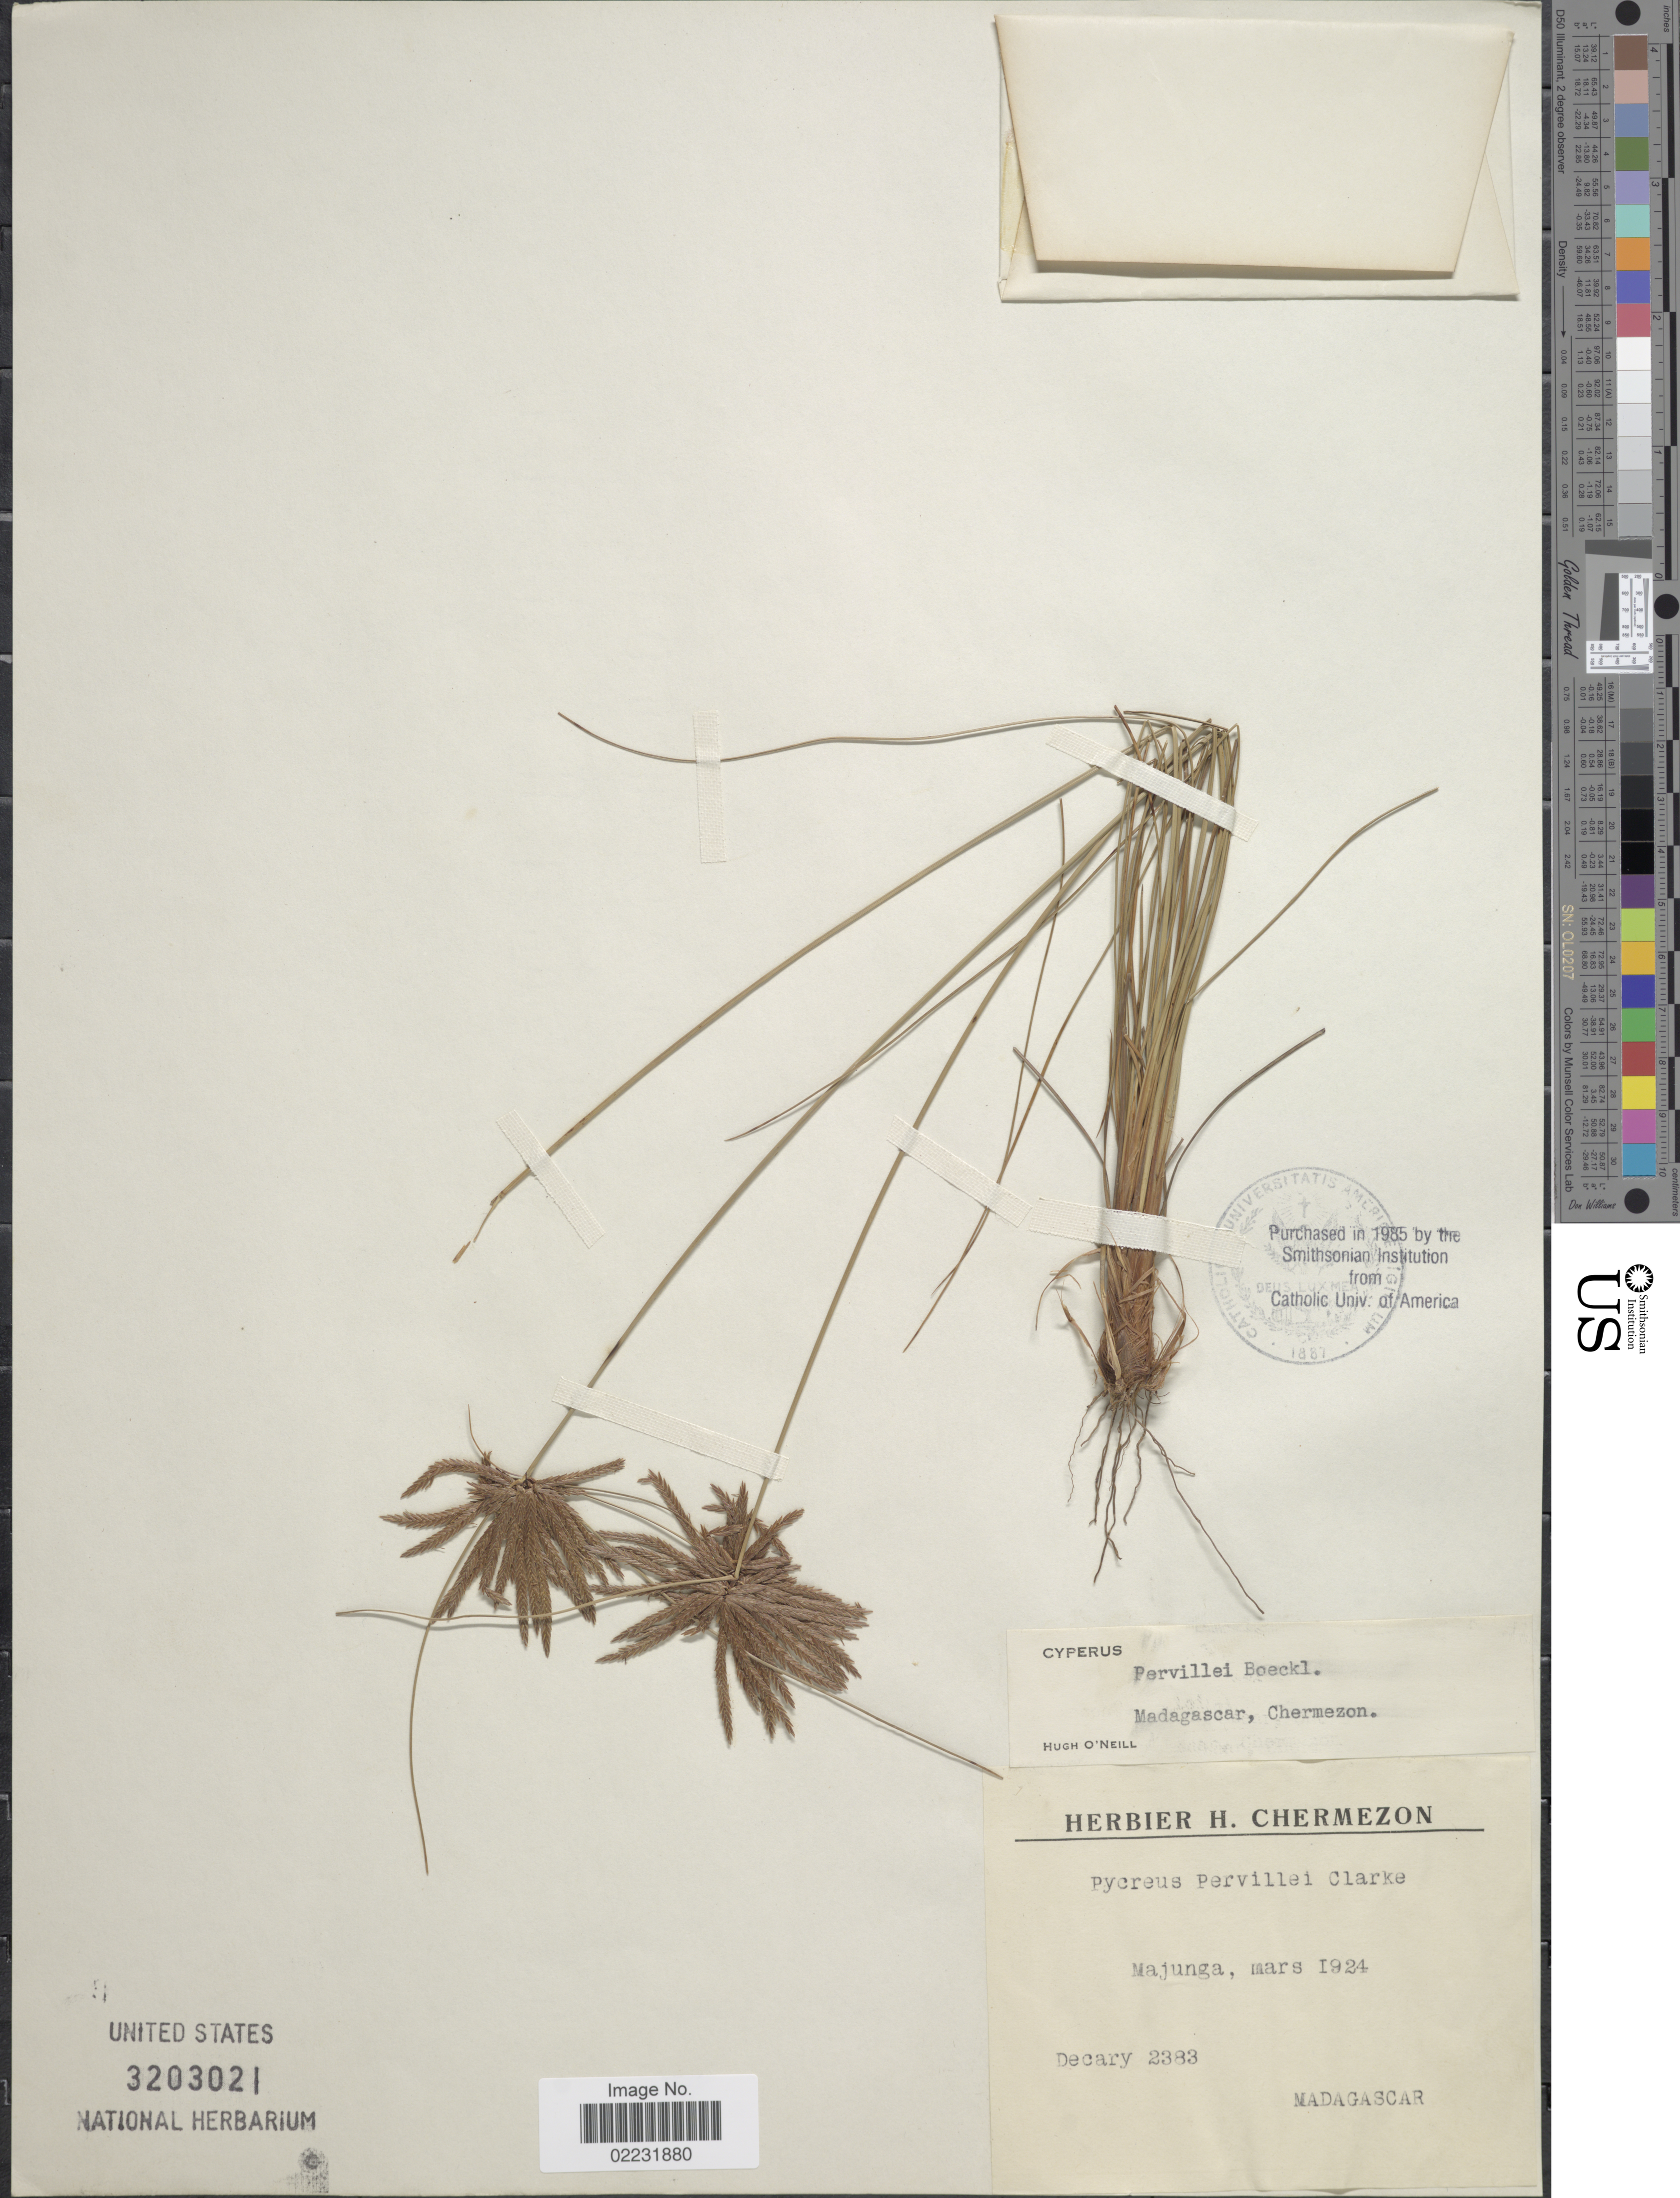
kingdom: Plantae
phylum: Tracheophyta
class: Liliopsida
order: Poales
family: Cyperaceae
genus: Cyperus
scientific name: Cyperus pervillei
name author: Boeckeler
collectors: Decary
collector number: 2383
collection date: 1924-03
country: Madagascar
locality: Majunga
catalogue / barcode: US 3203021